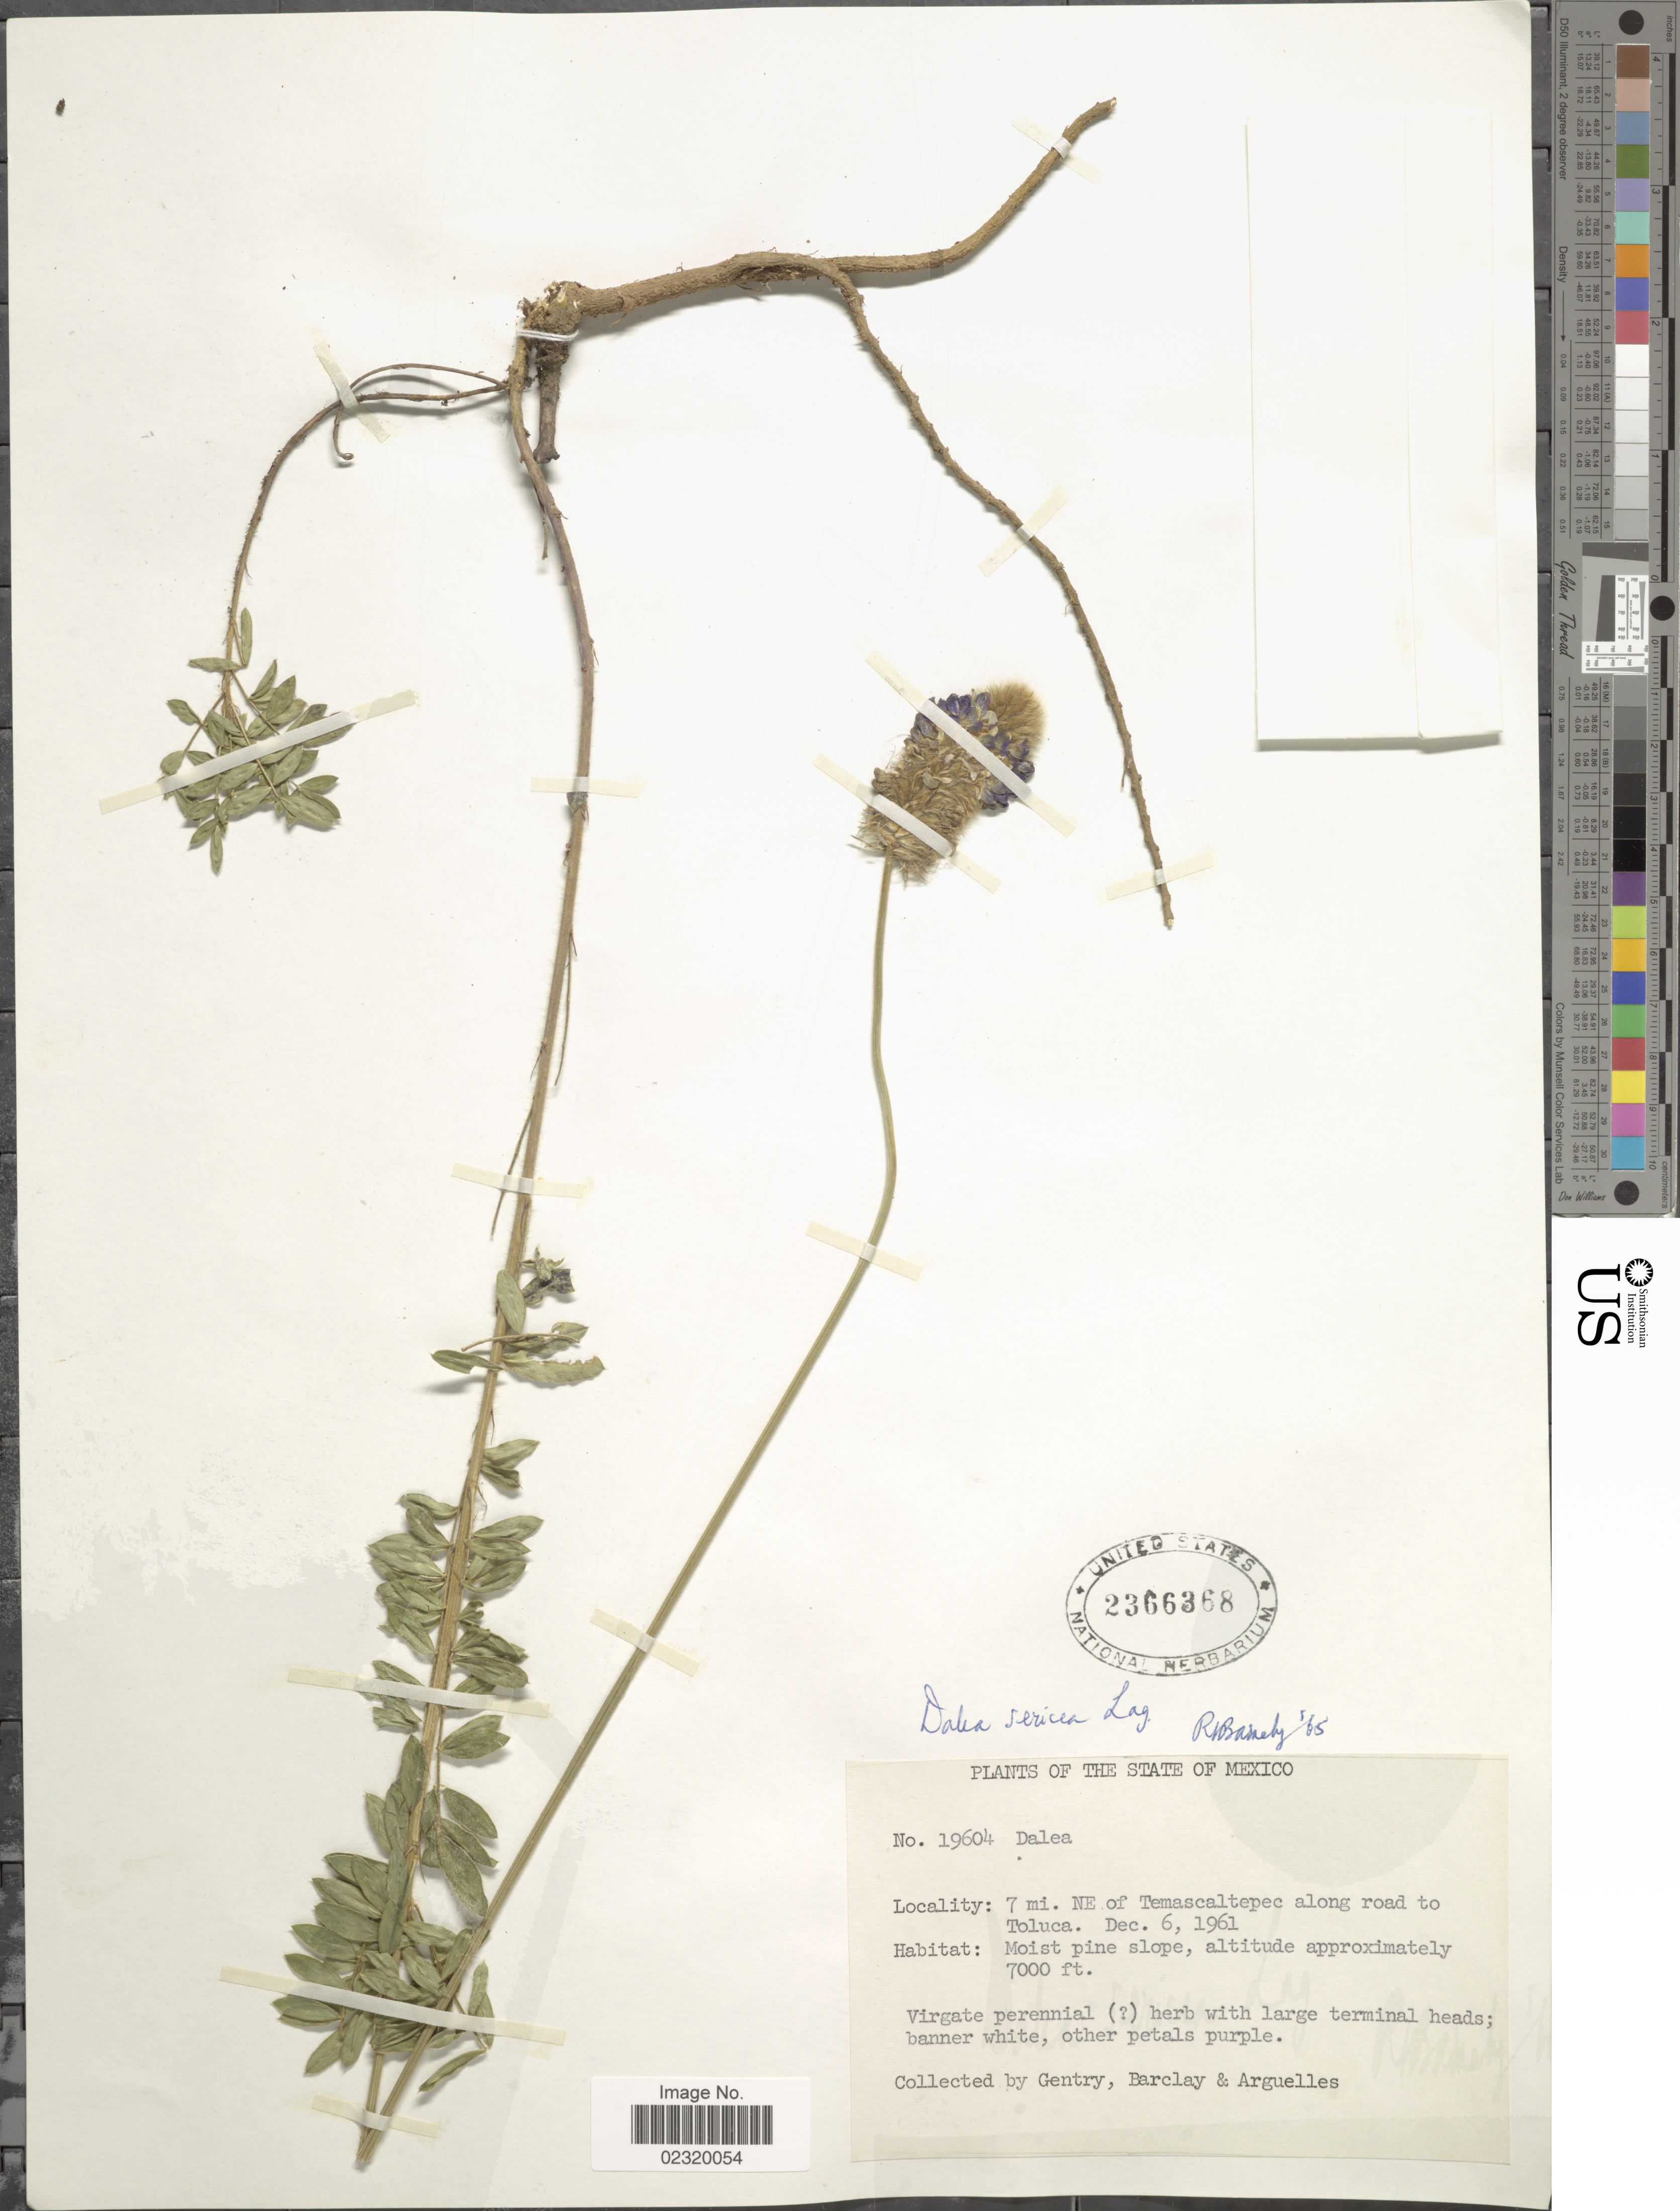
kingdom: Plantae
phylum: Tracheophyta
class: Magnoliopsida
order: Fabales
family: Fabaceae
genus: Dalea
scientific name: Dalea sericea var. sericea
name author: Lag.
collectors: Gentry, --, -- Barclay & Arguelles, --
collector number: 19604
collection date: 1961-12-06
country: Mexico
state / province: México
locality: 7 mi. NE of Temascaltepec along road to Toluca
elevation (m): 2134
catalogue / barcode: US 2366368